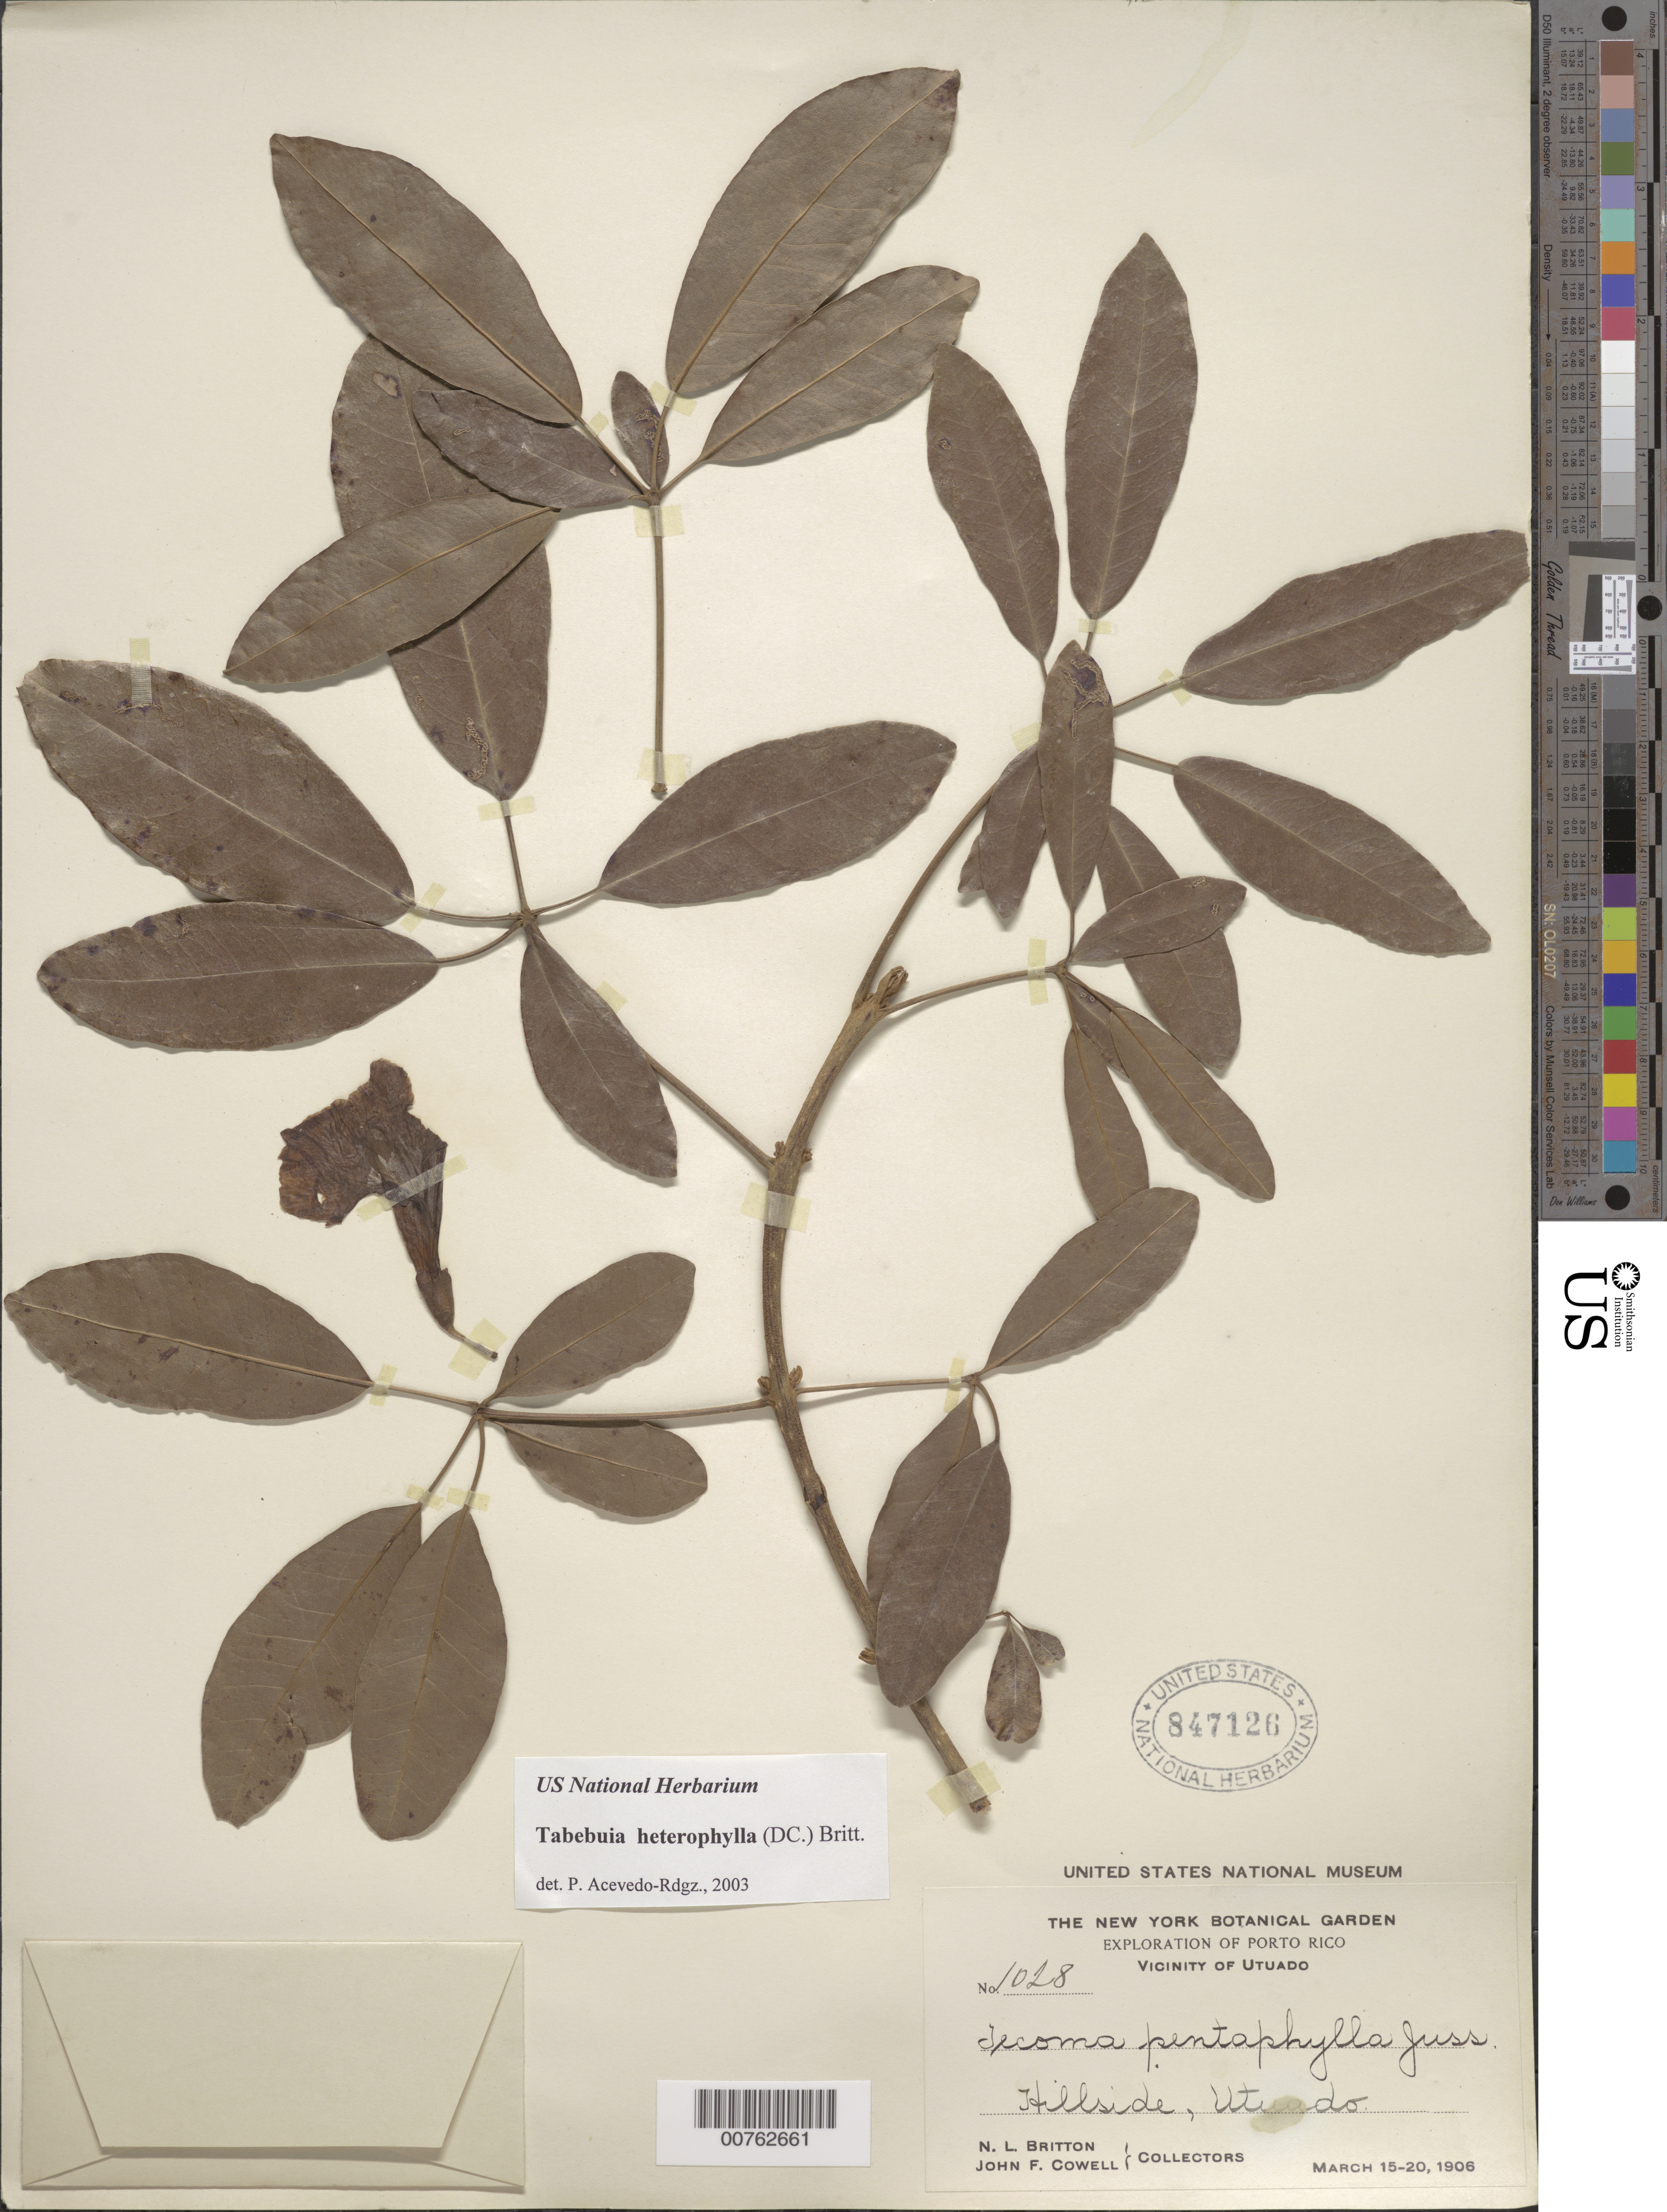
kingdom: Plantae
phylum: Tracheophyta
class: Magnoliopsida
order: Lamiales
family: Bignoniaceae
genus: Tabebuia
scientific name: Tabebuia heterophylla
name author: (DC.) Britton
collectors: N. Britton & J. F. Cowell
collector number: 1028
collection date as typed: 15 Mar 1906 to 20 Mar 1906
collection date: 1906-03-15/1906-03-20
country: Puerto Rico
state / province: Utuado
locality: Vicinity of Utuado.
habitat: Hillside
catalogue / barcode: US 847126